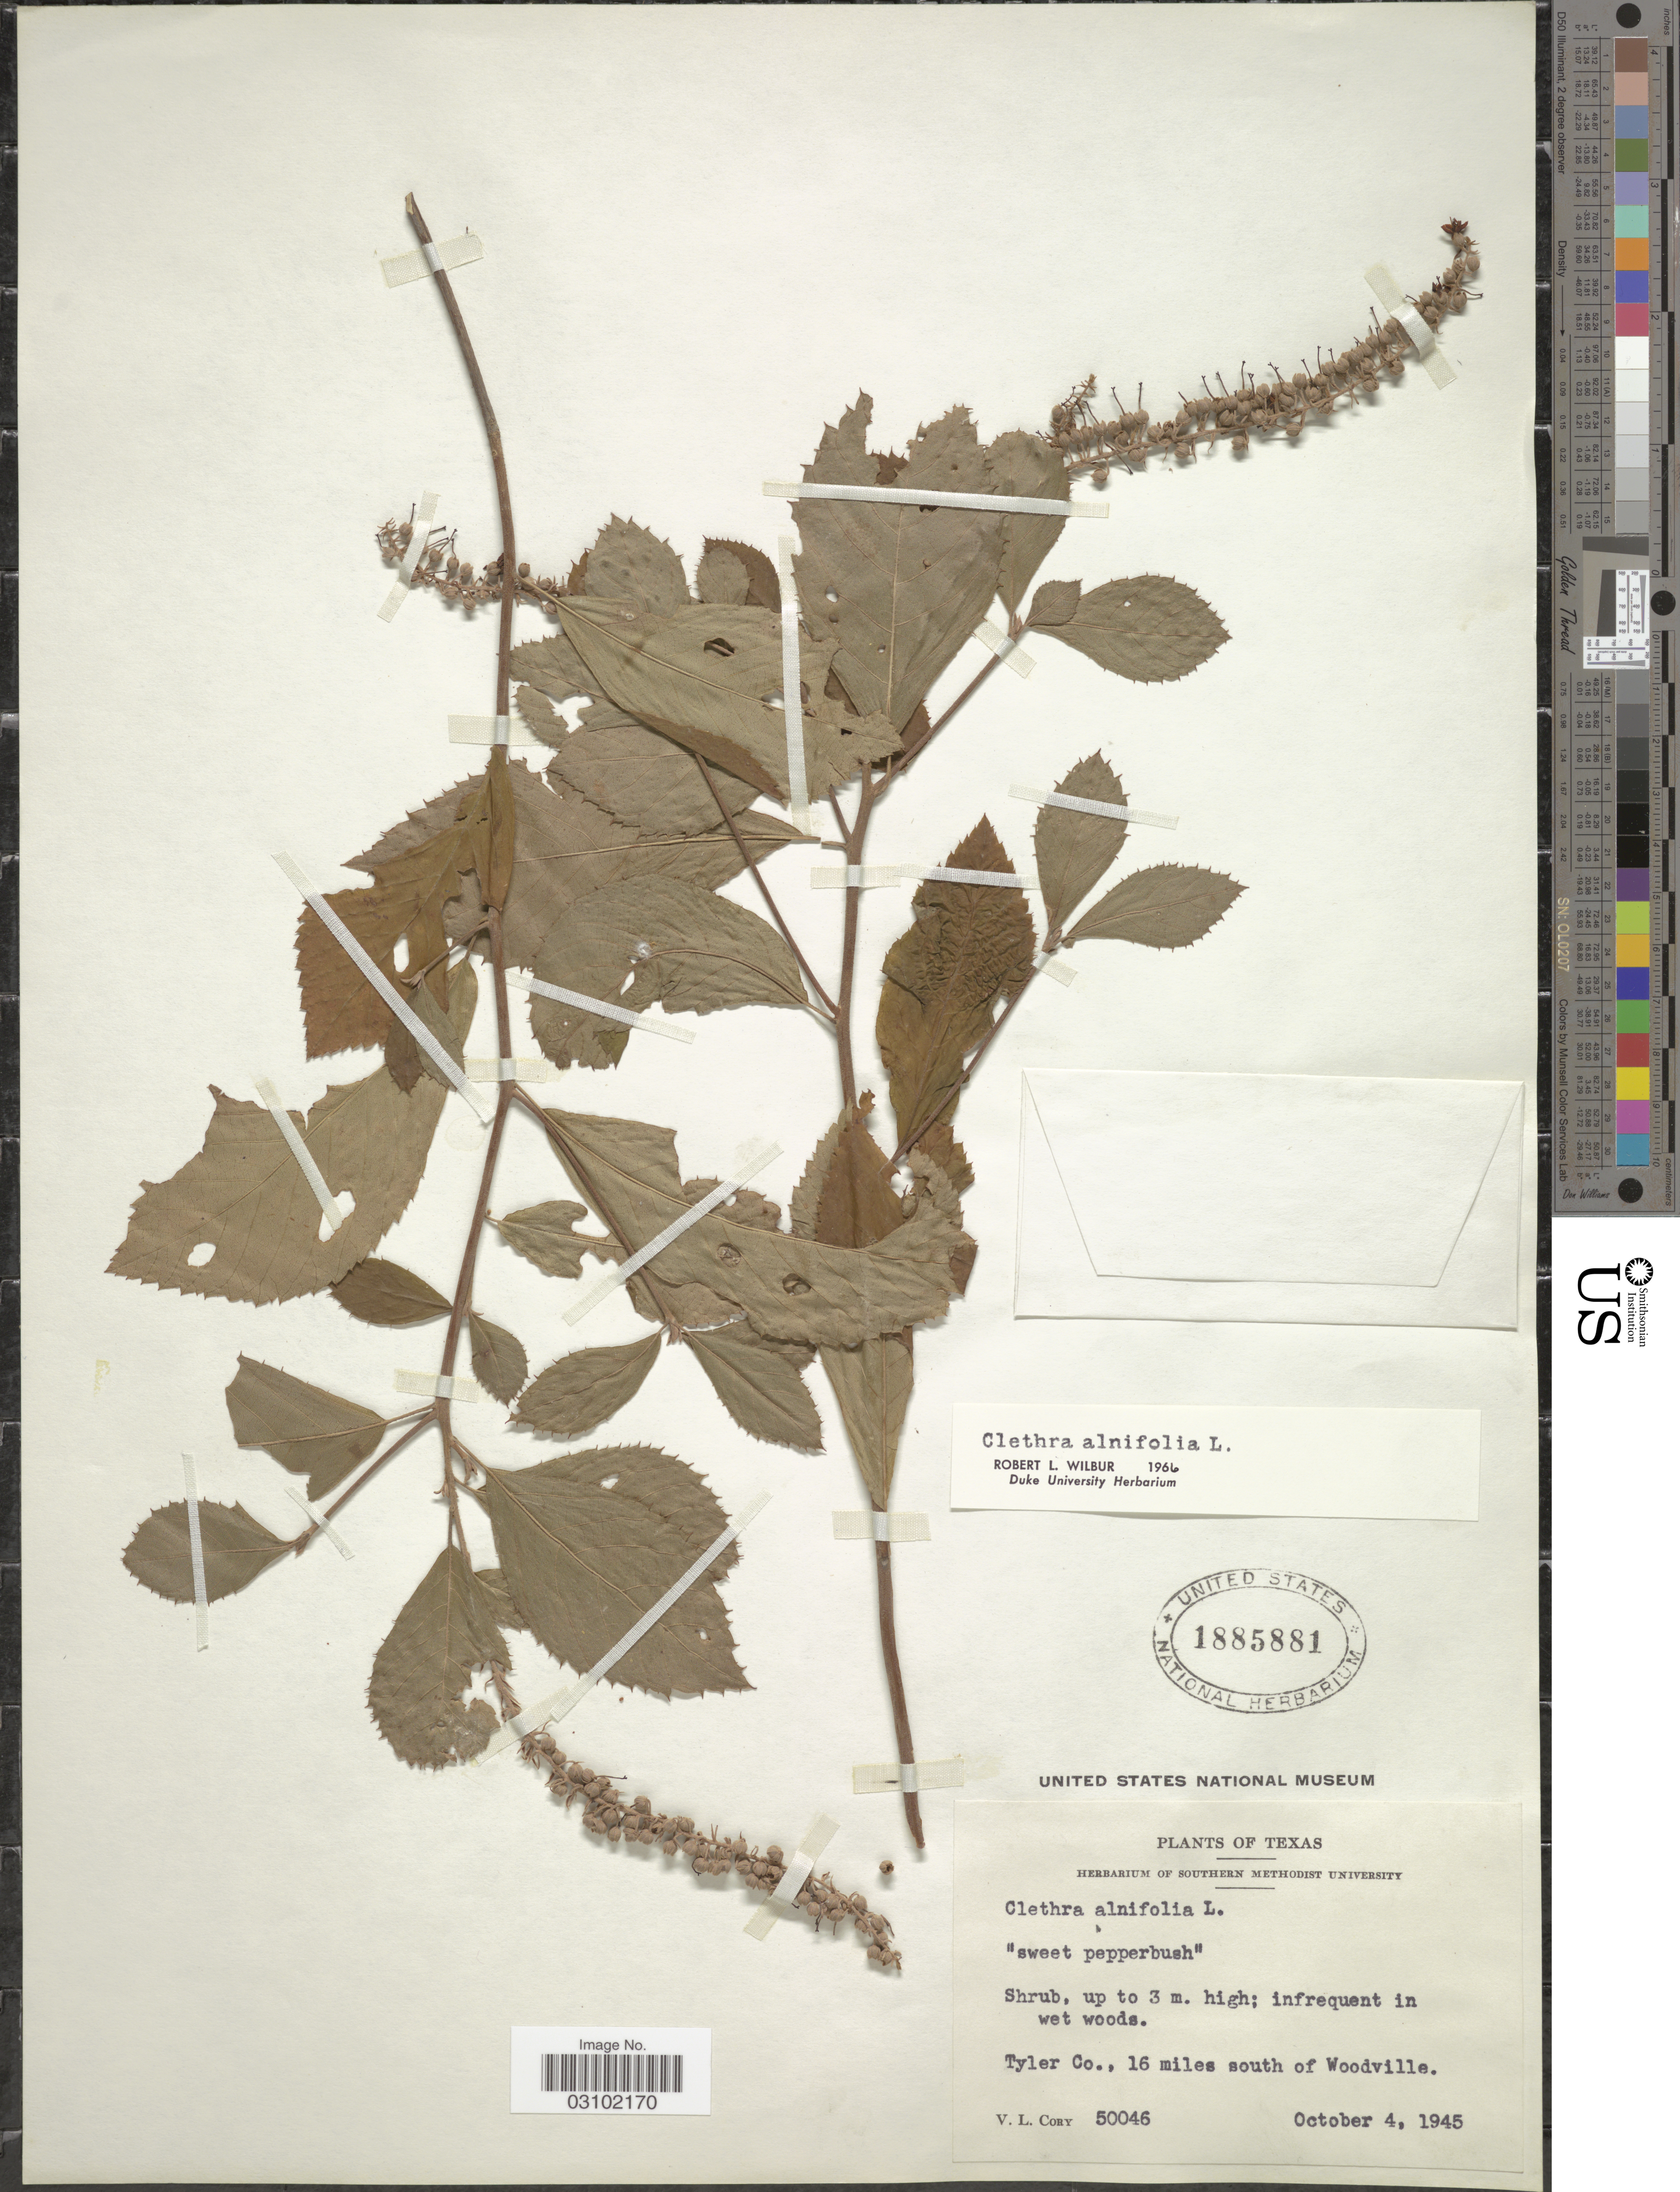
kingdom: Plantae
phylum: Tracheophyta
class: Magnoliopsida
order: Ericales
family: Clethraceae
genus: Clethra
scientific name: Clethra alnifolia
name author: L.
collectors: V. Cory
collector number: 50046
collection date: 1945-10-04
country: United States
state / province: Texas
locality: Tyler Co., 16 miles south of Woodville.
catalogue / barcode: US 1885881